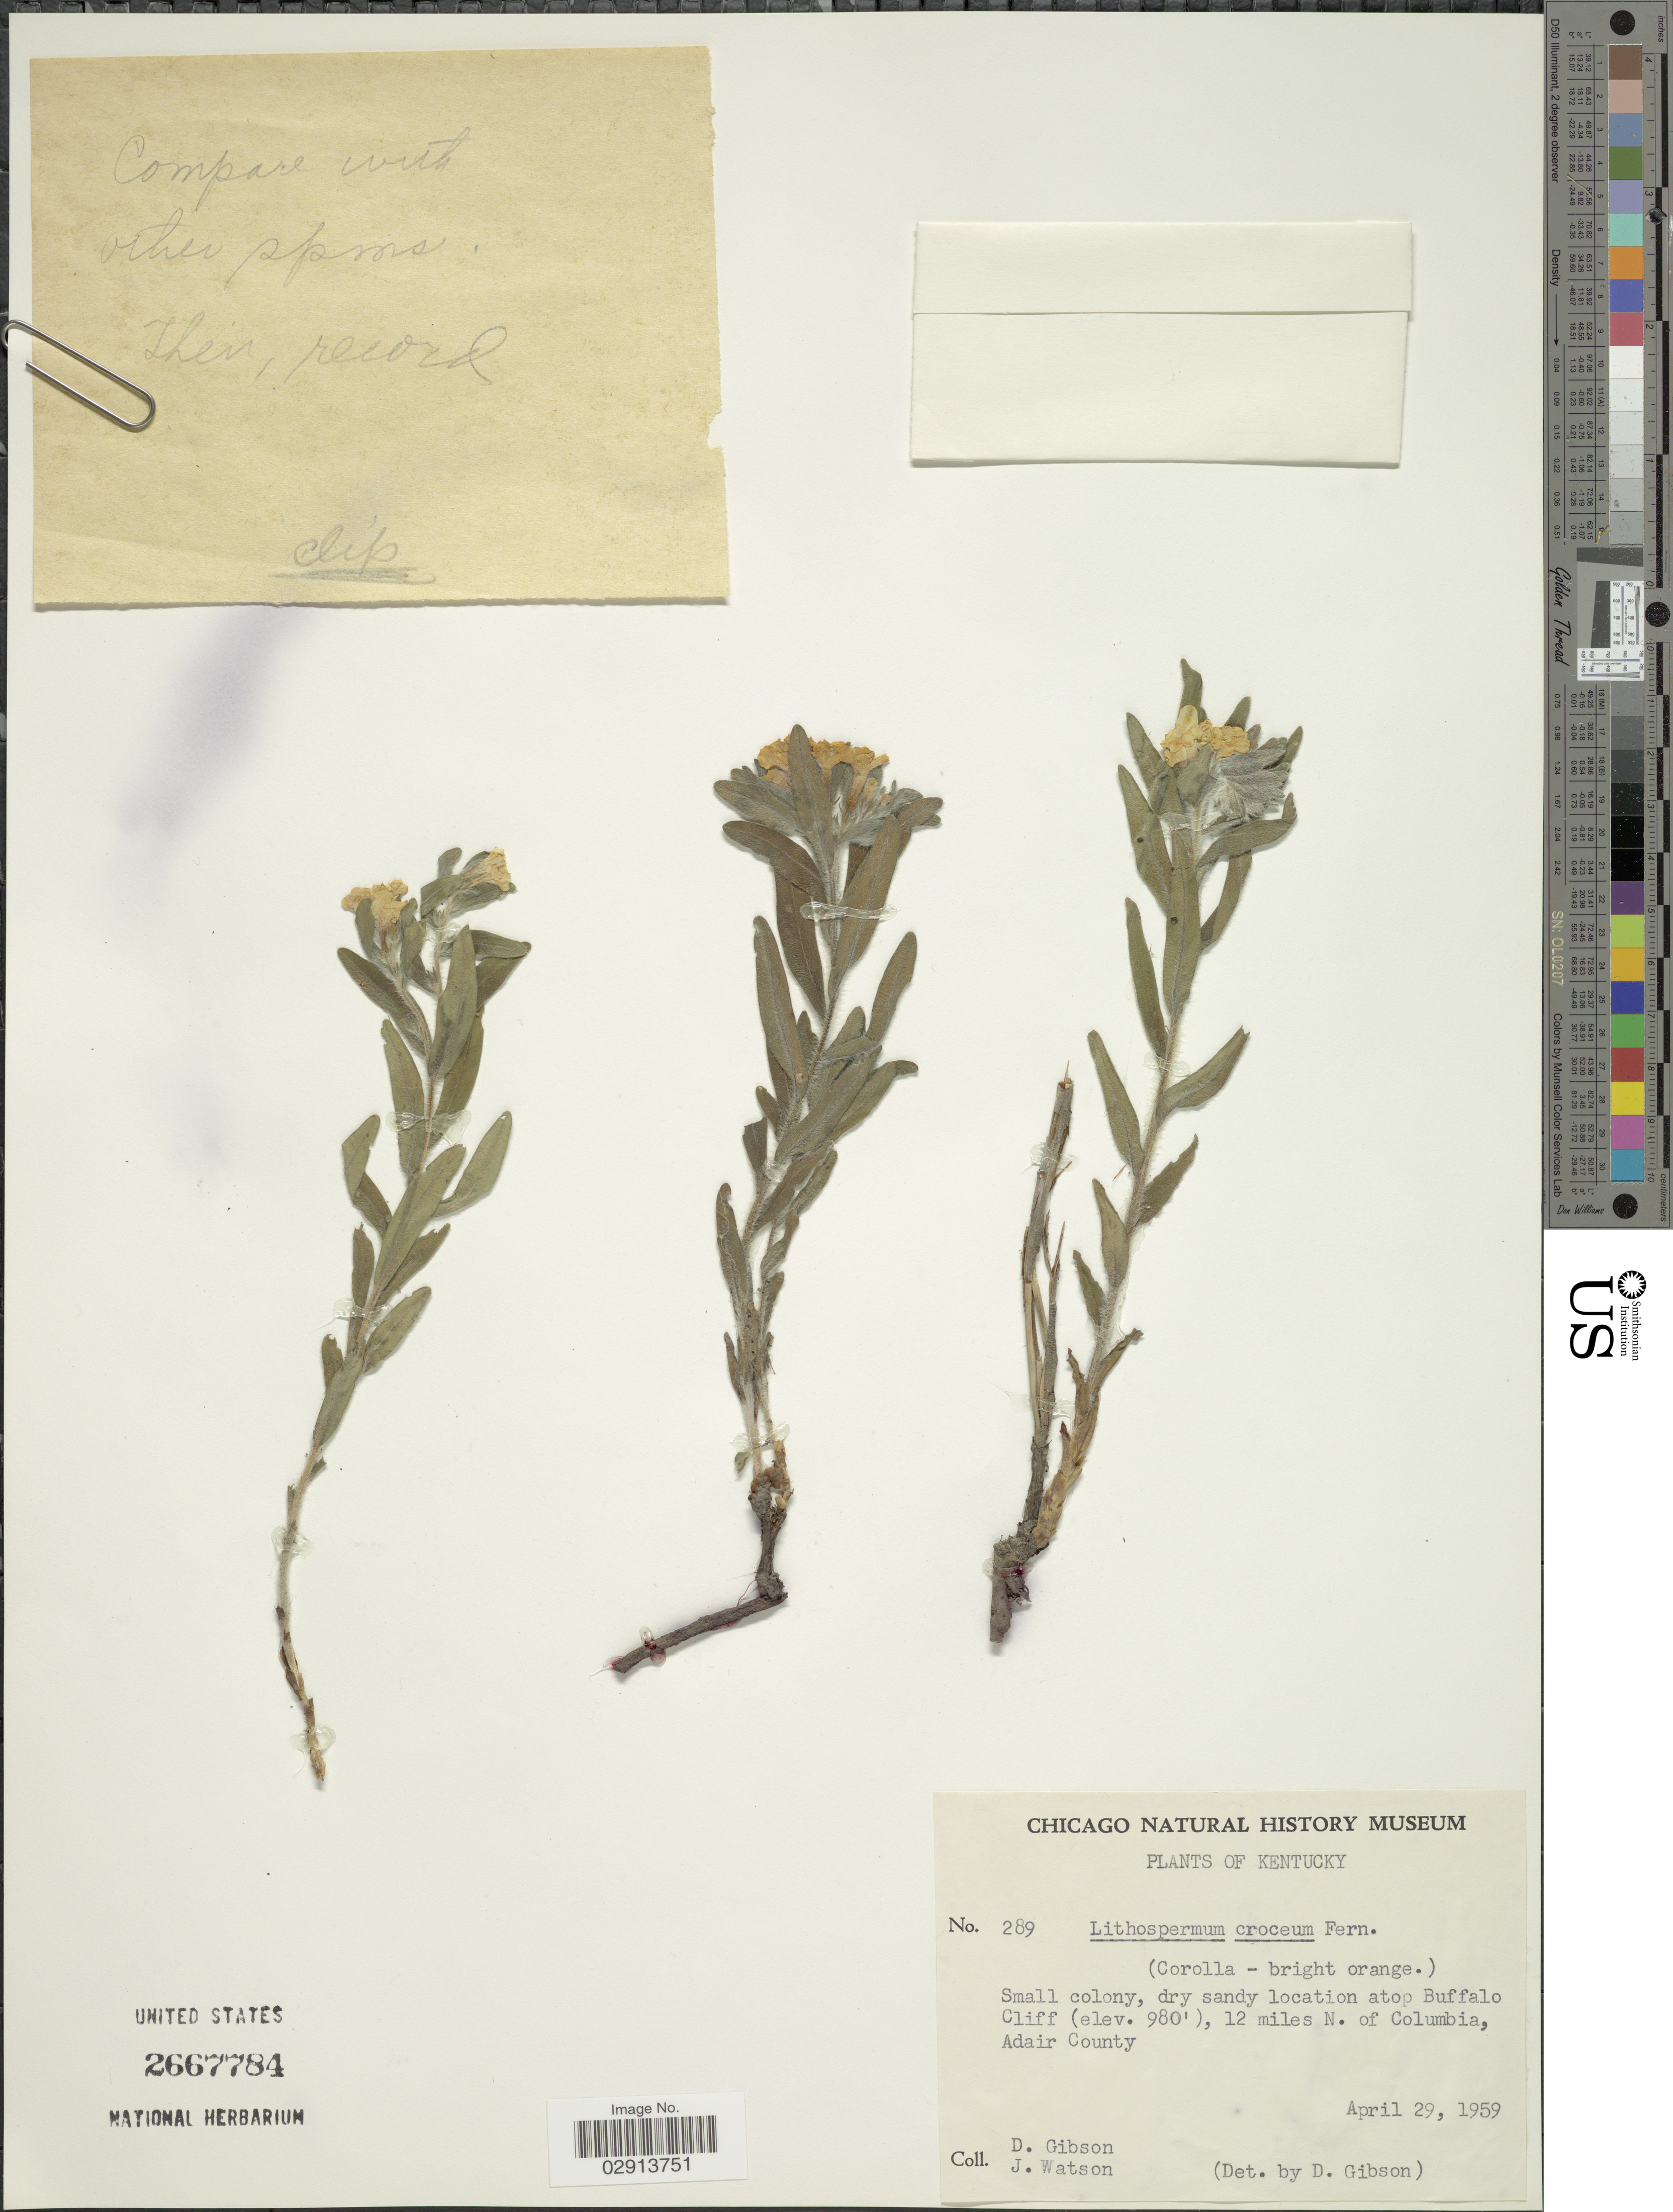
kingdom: Plantae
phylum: Tracheophyta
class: Magnoliopsida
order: Boraginales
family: Boraginaceae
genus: Lithospermum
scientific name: Lithospermum caroliniense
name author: (J.F. Gmel.) MacMill.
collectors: D. Gibson & J. Watson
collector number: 289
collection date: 1959-04-29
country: United States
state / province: Kentucky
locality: Small colony, dry sandy location atop Buffalo Cliff, 12 miles N. of Columbia, Adair County.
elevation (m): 299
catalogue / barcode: US 2667784